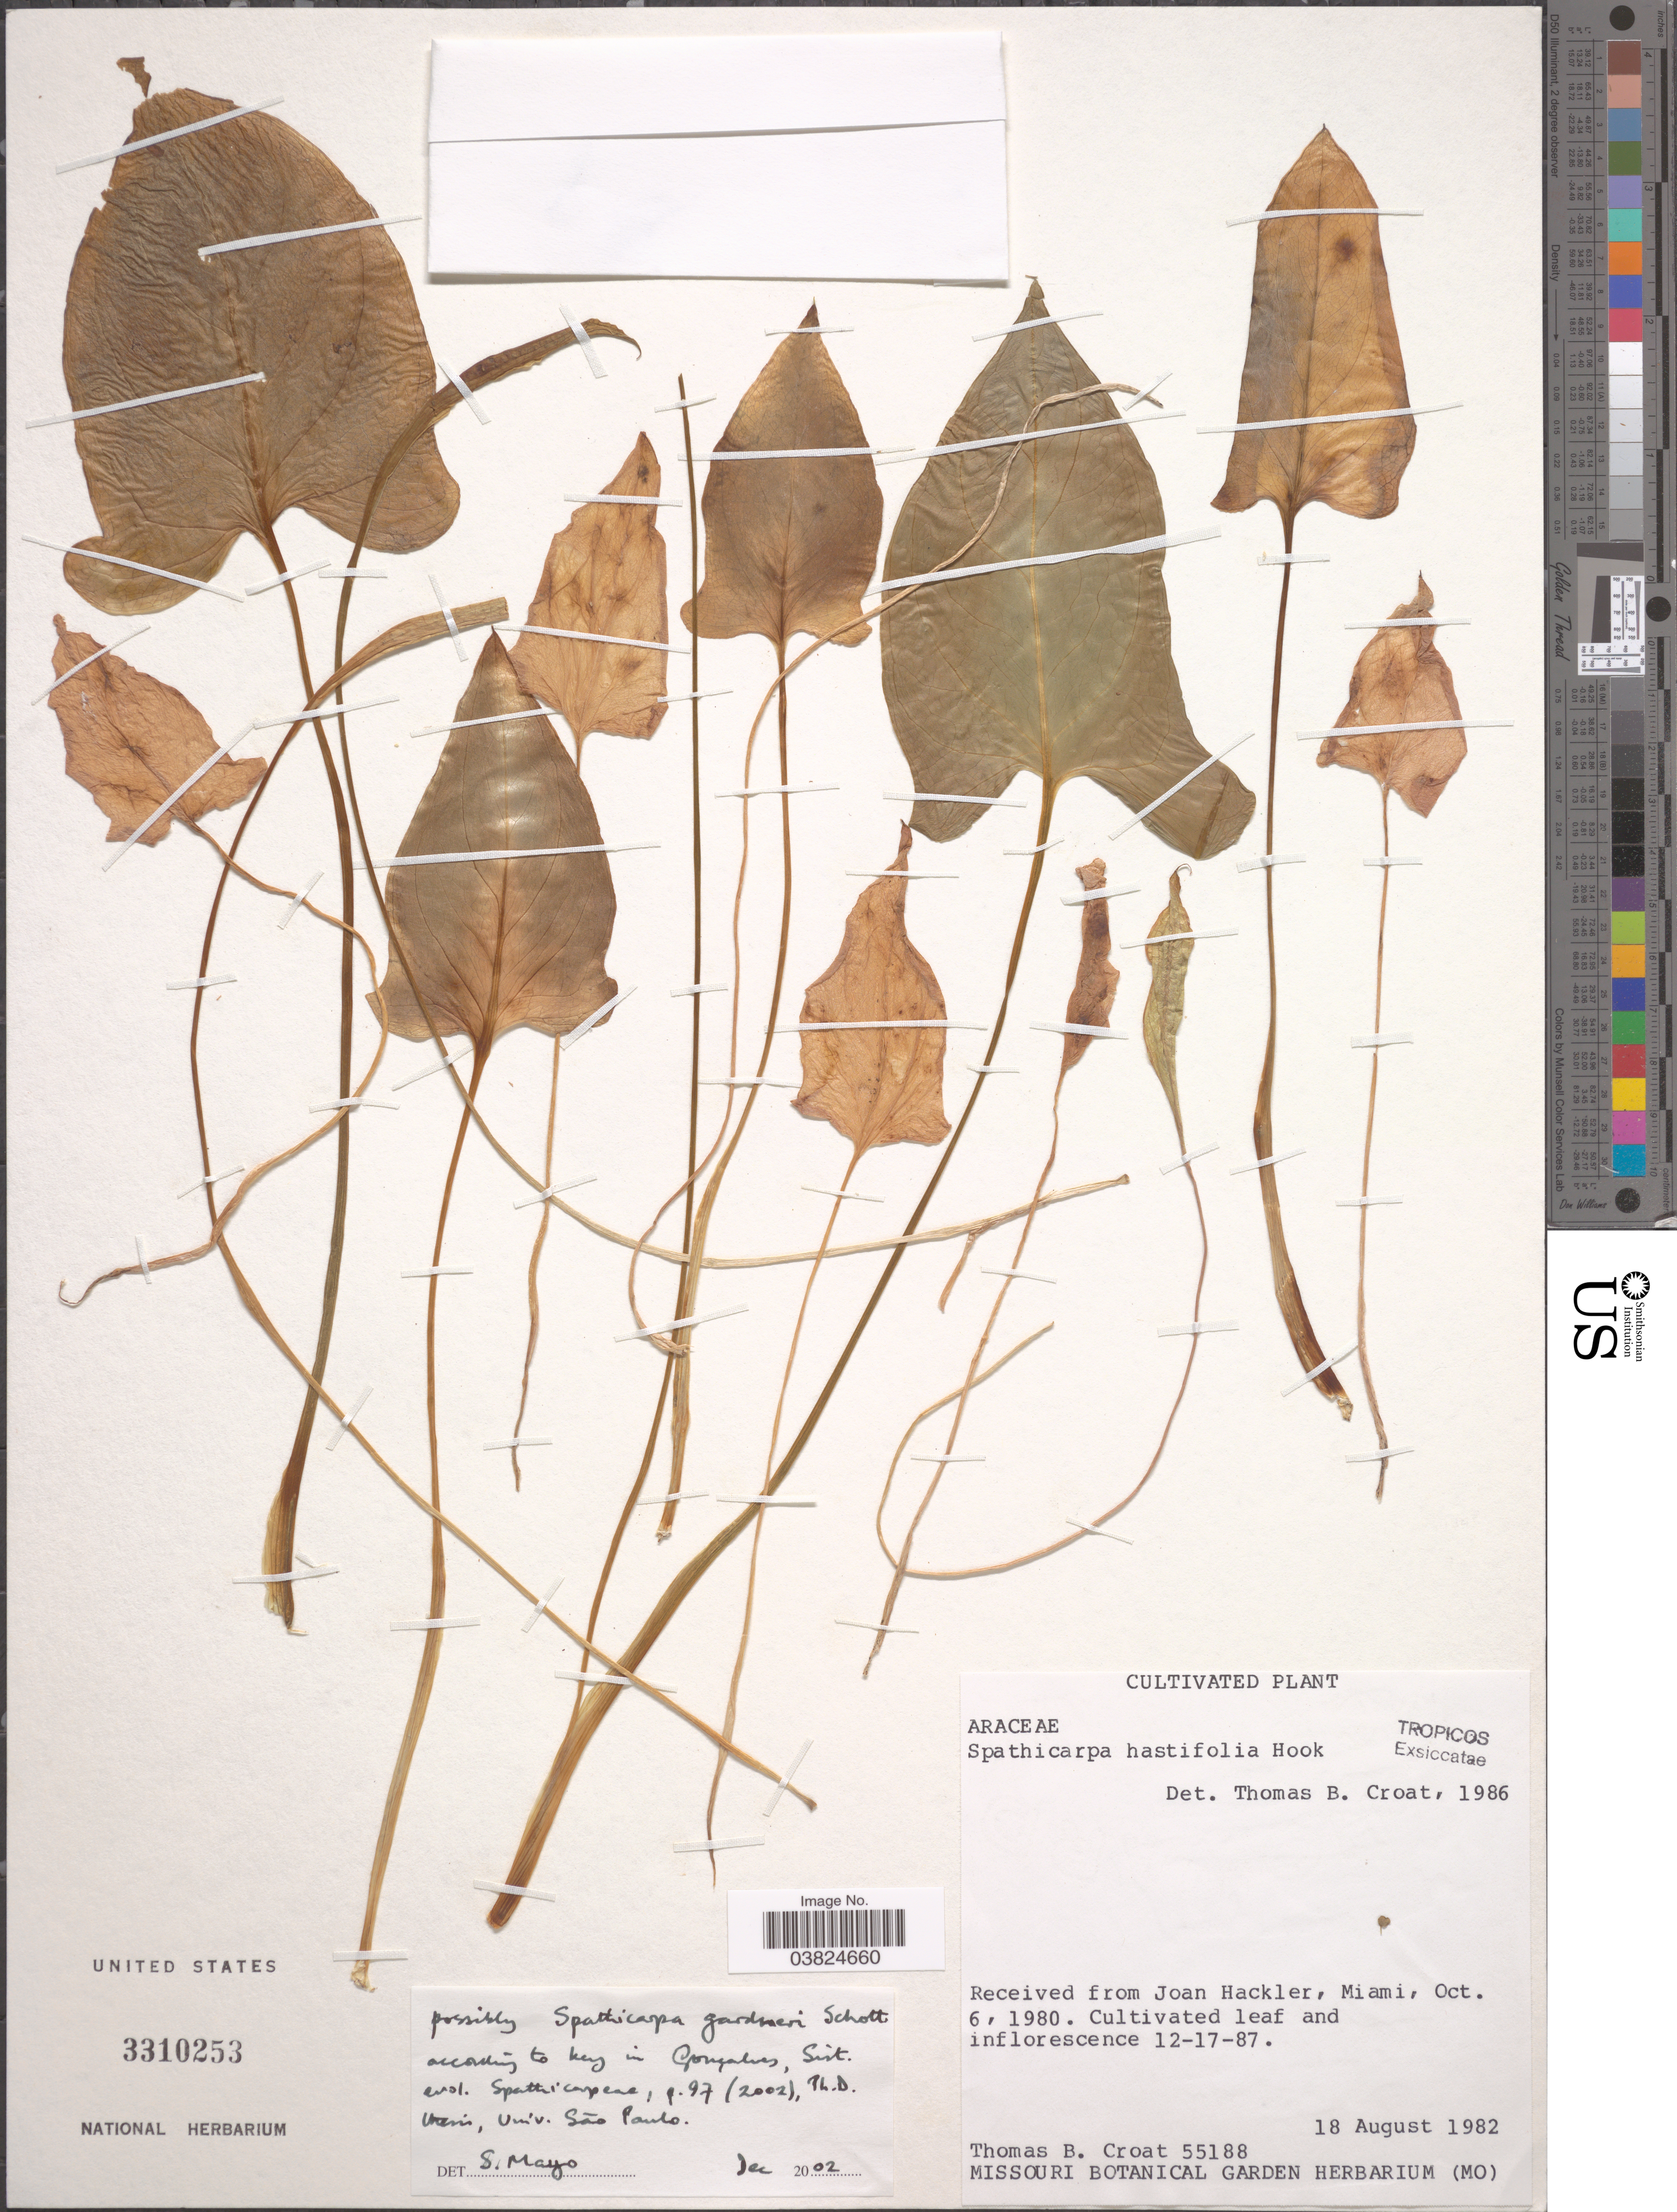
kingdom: Plantae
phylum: Tracheophyta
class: Liliopsida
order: Alismatales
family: Araceae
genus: Spathicarpa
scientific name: Spathicarpa gardneri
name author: Schott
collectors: T. B. Croat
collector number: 55188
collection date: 1982-08-18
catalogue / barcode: US 3310253